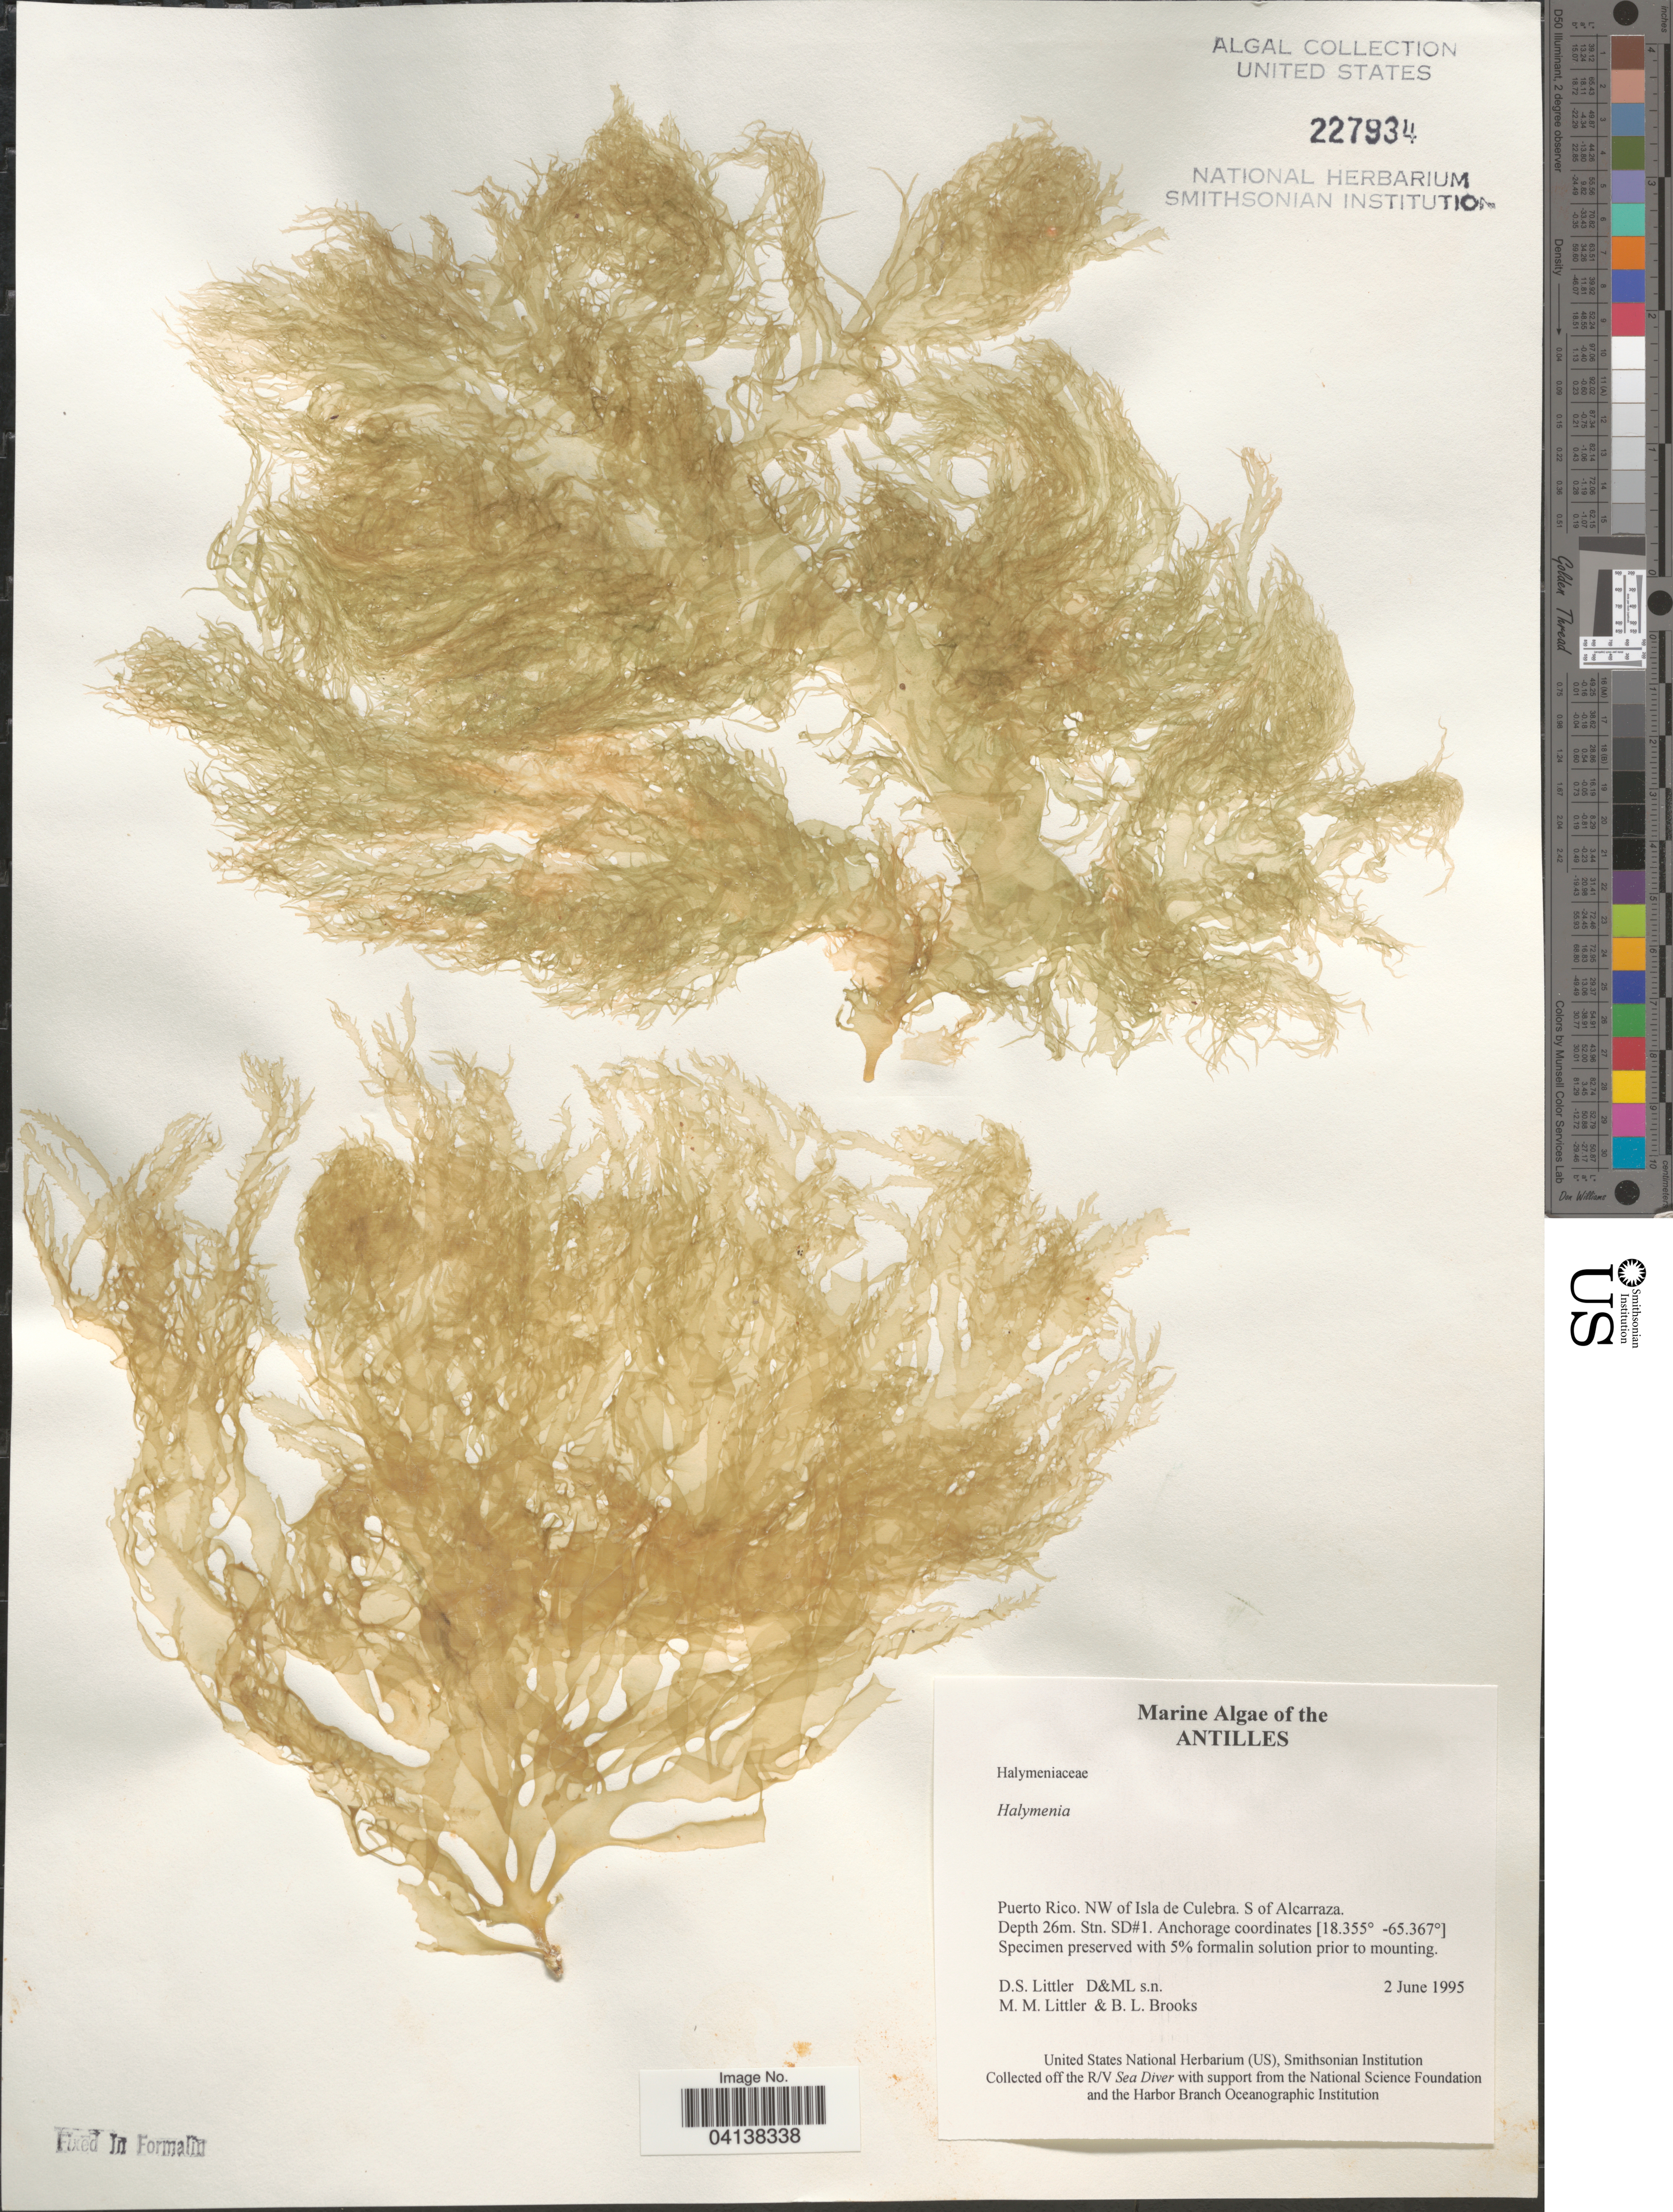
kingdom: Plantae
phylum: Rhodophyta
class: Florideophyceae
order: Halymeniales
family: Halymeniaceae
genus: Halymenia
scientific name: Halymenia sp.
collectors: D. S. Littler & B. Brooks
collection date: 1995-06-02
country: Puerto Rico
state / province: Culebra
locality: Antilles. NW of Isla de Culebra. S of Alcarraza. Stn. SD#1.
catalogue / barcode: US 227934